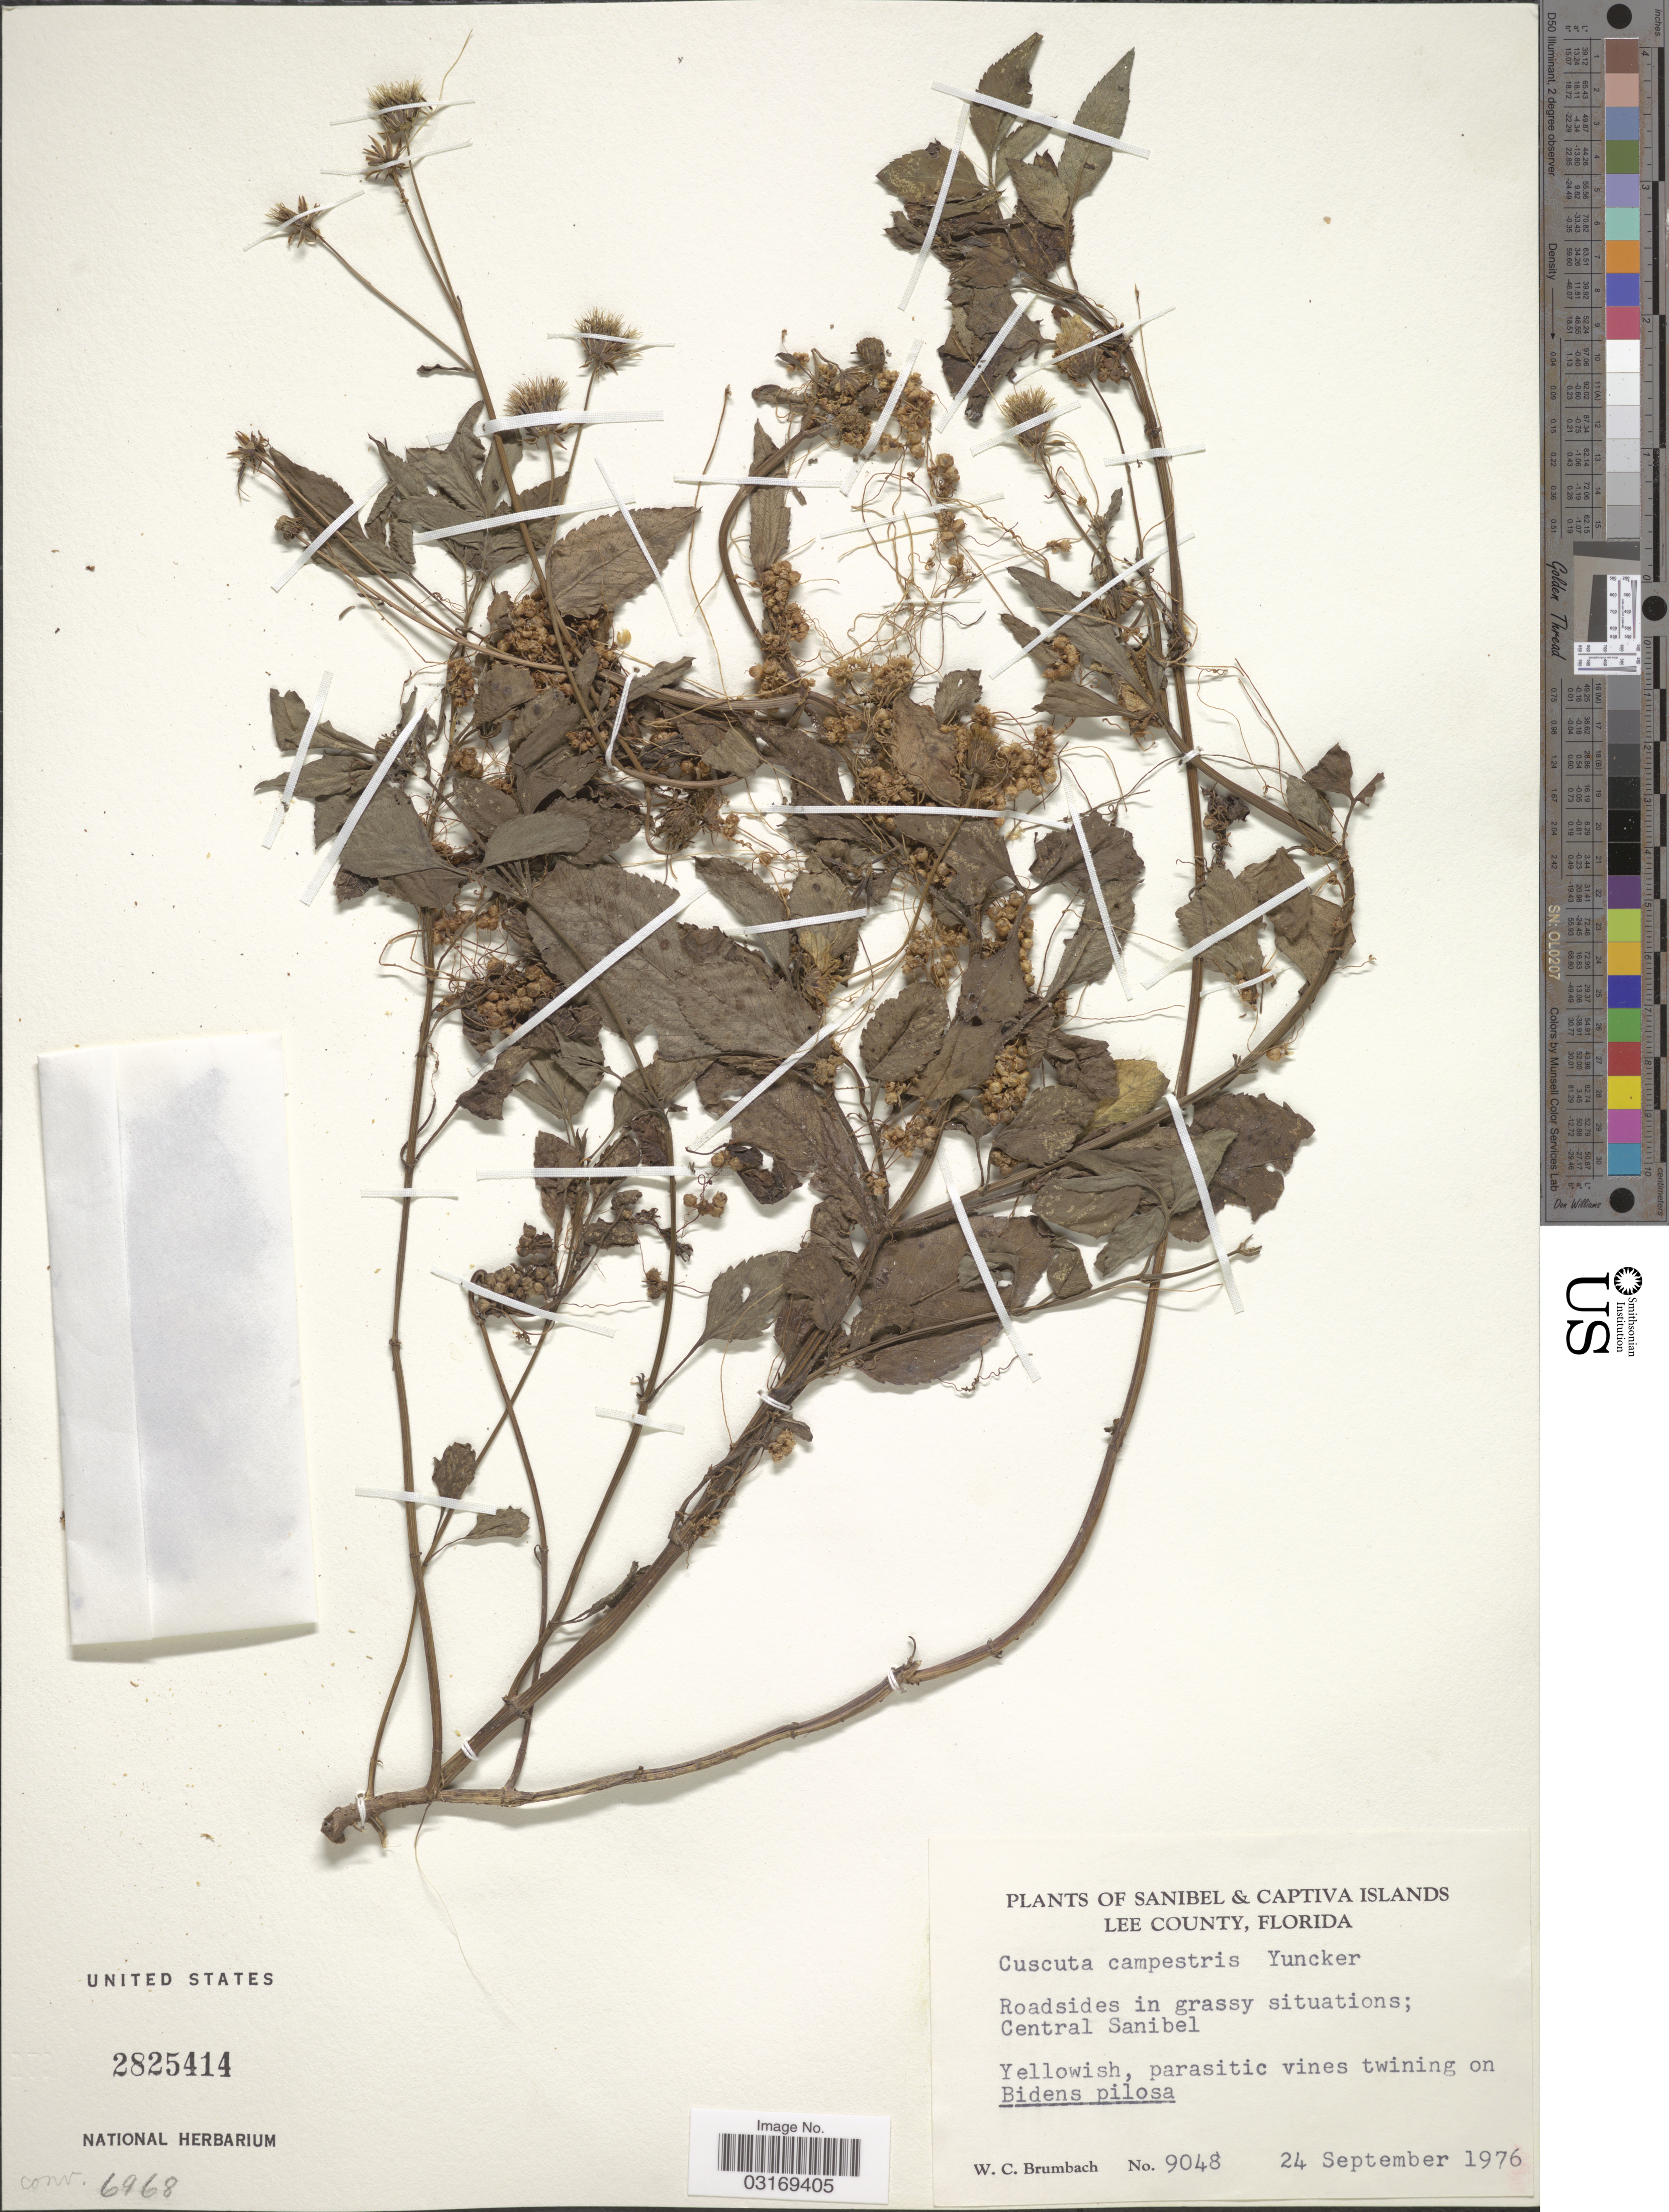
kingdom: Plantae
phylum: Tracheophyta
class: Magnoliopsida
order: Solanales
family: Convolvulaceae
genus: Cuscuta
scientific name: Cuscuta campestris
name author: Yunck.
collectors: W. C. Brumbach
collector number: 9048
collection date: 1976-09-24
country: United States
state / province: Florida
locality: Sanibel & Captiva Islands. Roadsides in grassy situations; Central Sanibel.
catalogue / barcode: US 2825414